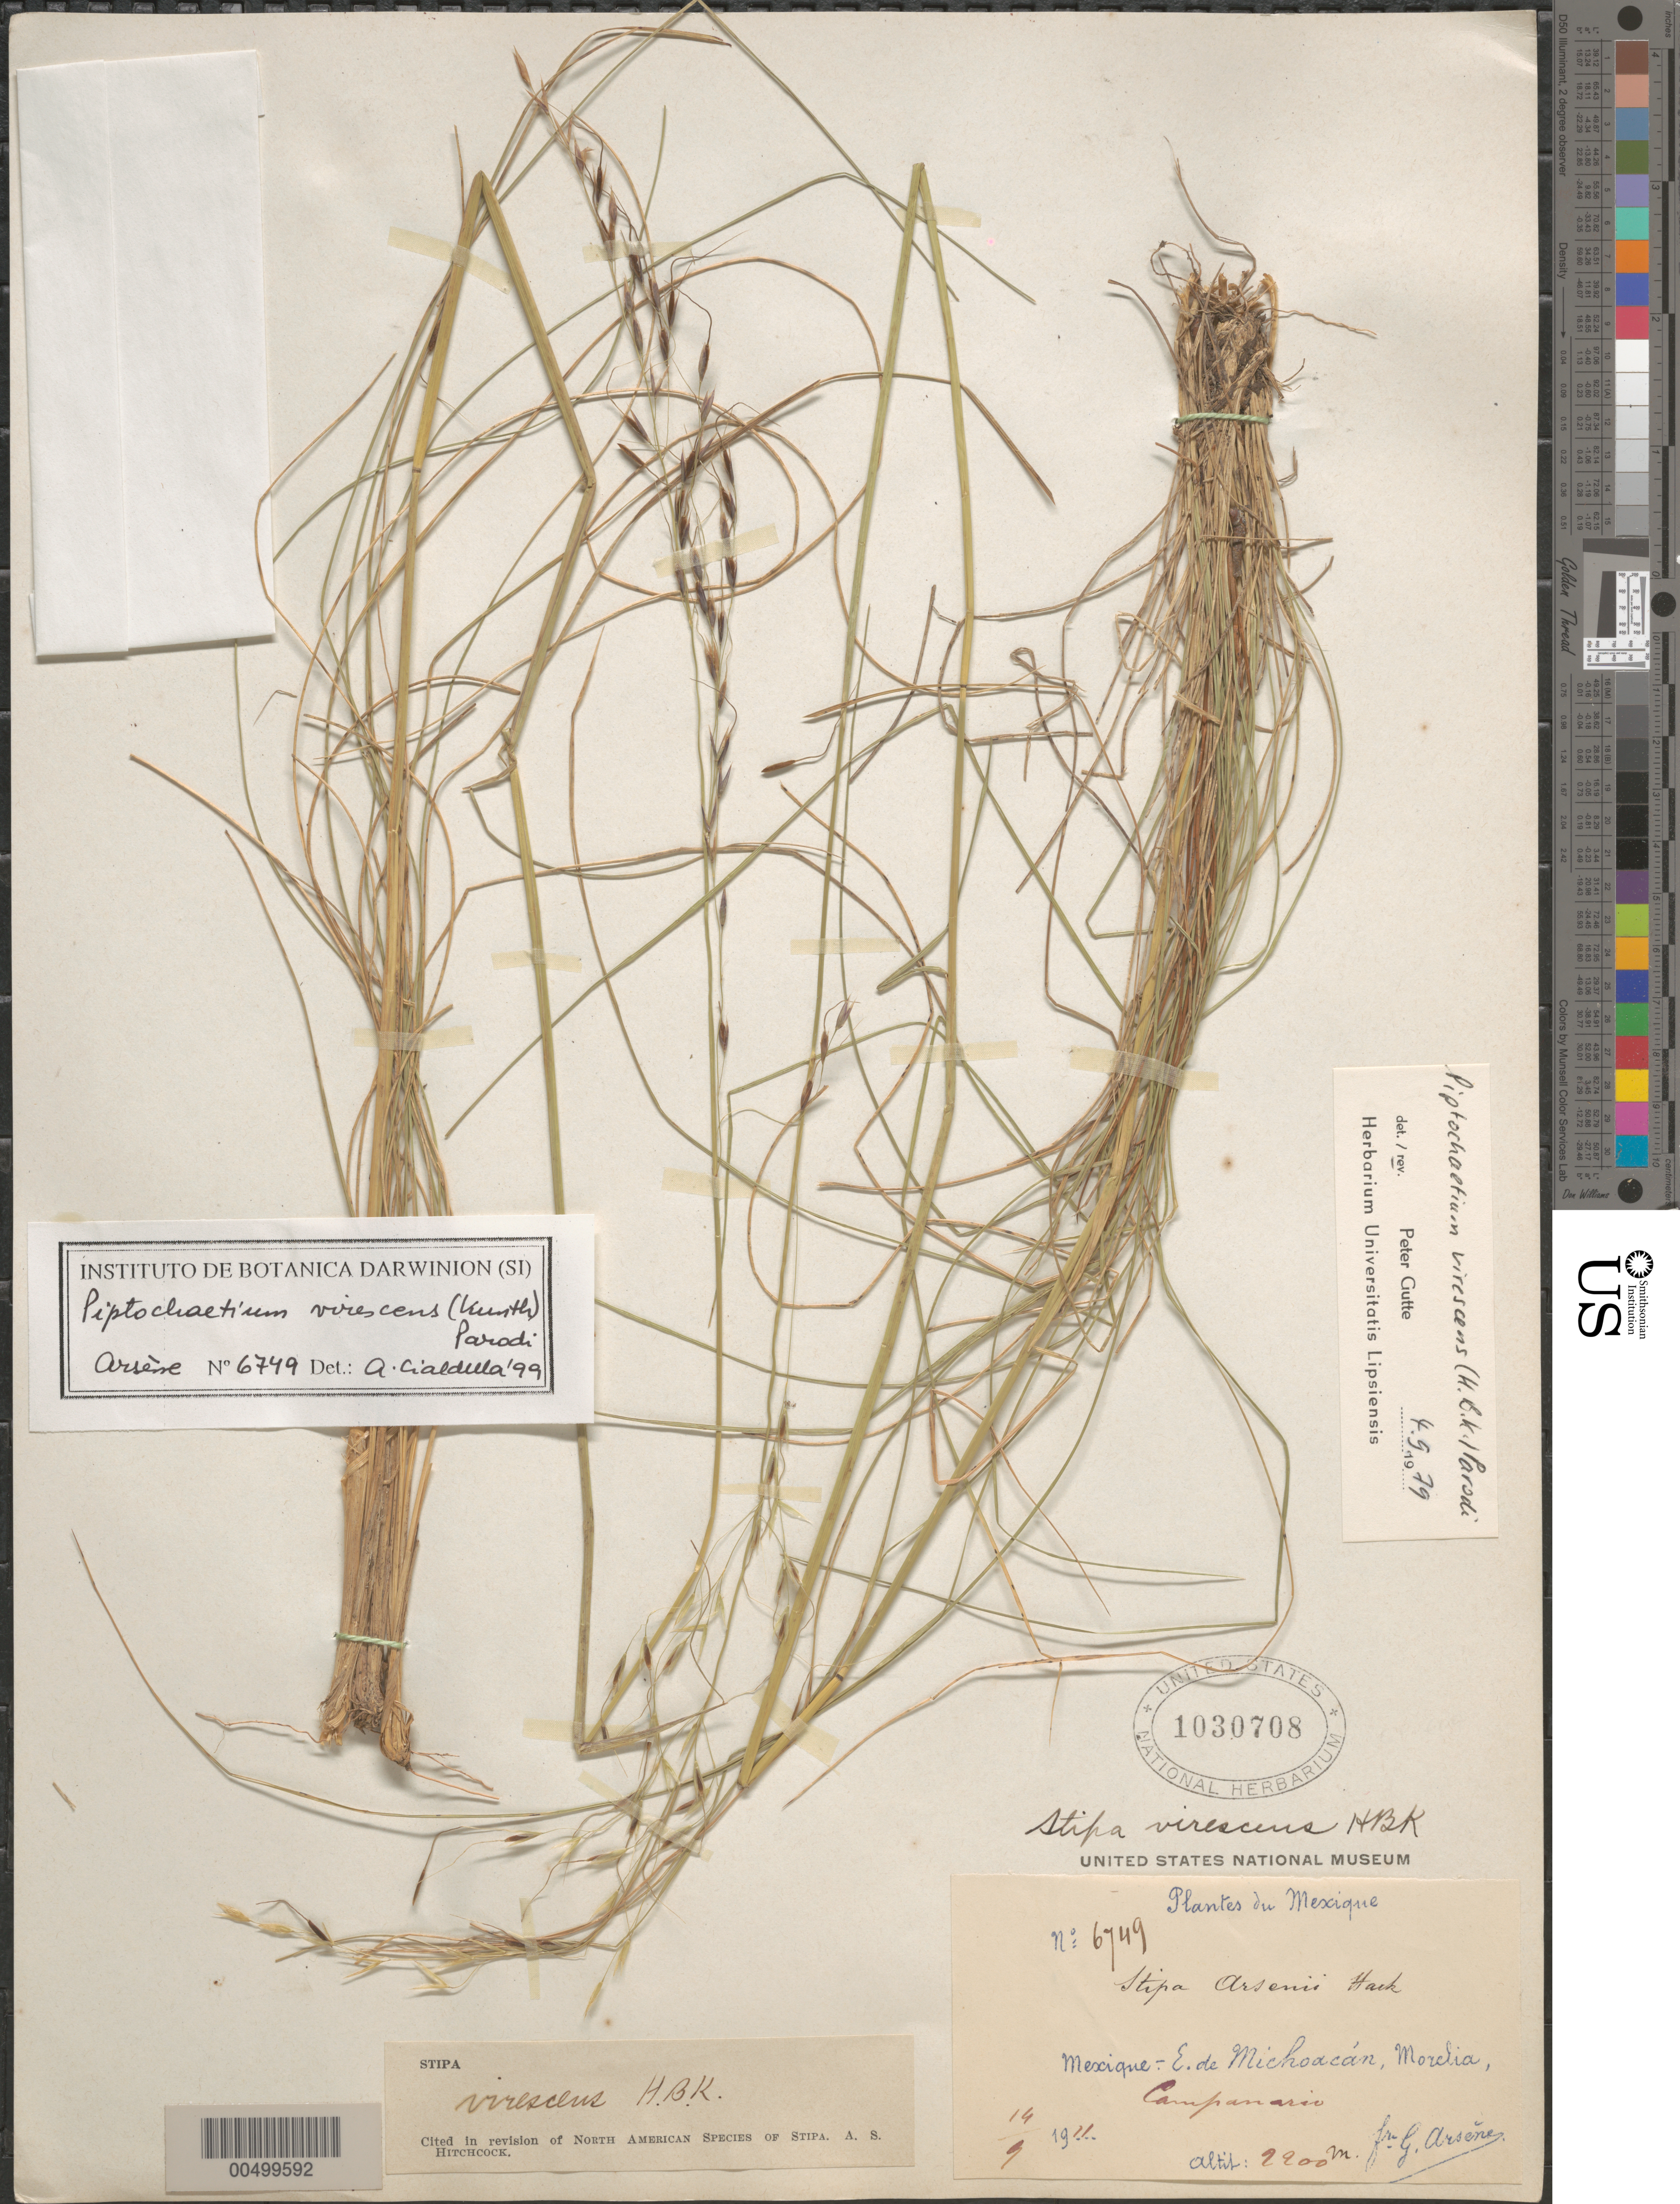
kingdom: Plantae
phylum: Tracheophyta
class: Liliopsida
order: Poales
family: Poaceae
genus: Piptochaetium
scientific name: Piptochaetium virescens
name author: (Kunth) Parodi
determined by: Gutte, P.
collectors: Bro. G. Arsène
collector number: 6749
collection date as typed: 19 Sep 1911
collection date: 1911-09-19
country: Mexico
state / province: Michoacán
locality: Morelia, Companario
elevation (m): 2200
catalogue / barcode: US 1030708